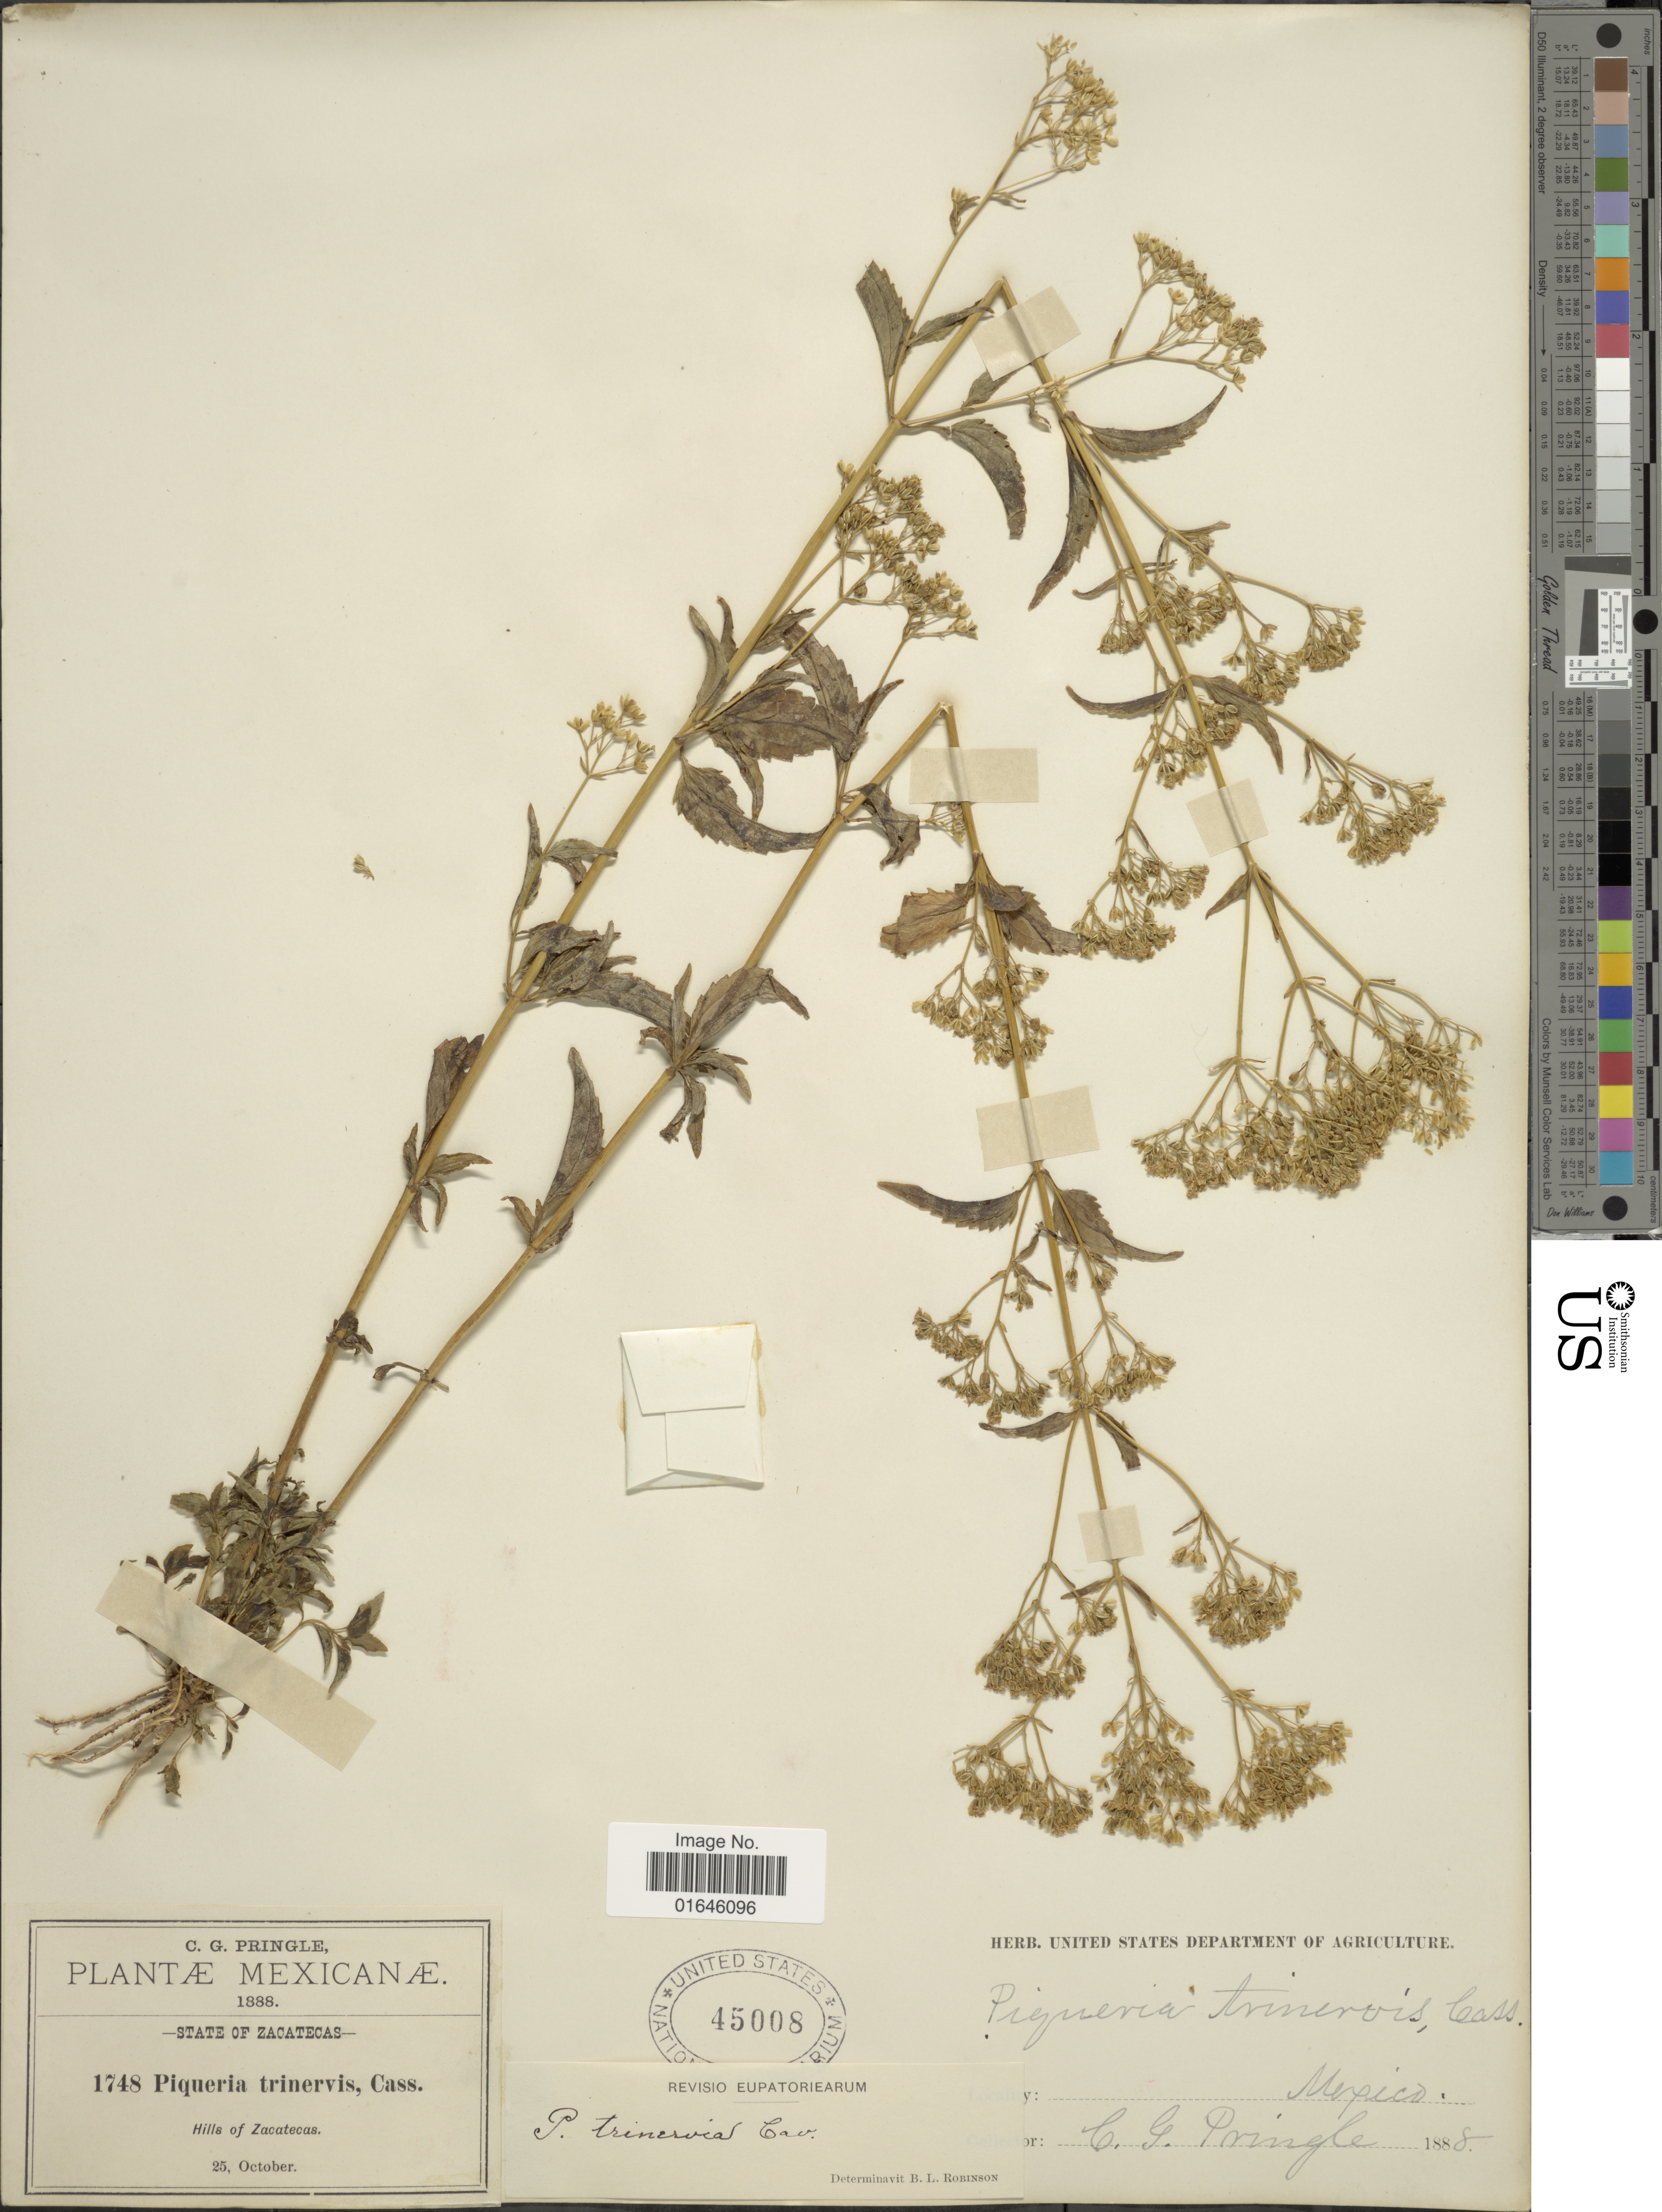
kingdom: Plantae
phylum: Tracheophyta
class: Magnoliopsida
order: Asterales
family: Asteraceae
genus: Piqueria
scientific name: Piqueria trinervia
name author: Cav.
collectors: C. G. Pringle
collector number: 1748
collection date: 1888-10-25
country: Mexico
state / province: Zacatecas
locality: Hills of Zacatecas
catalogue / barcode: US 45008